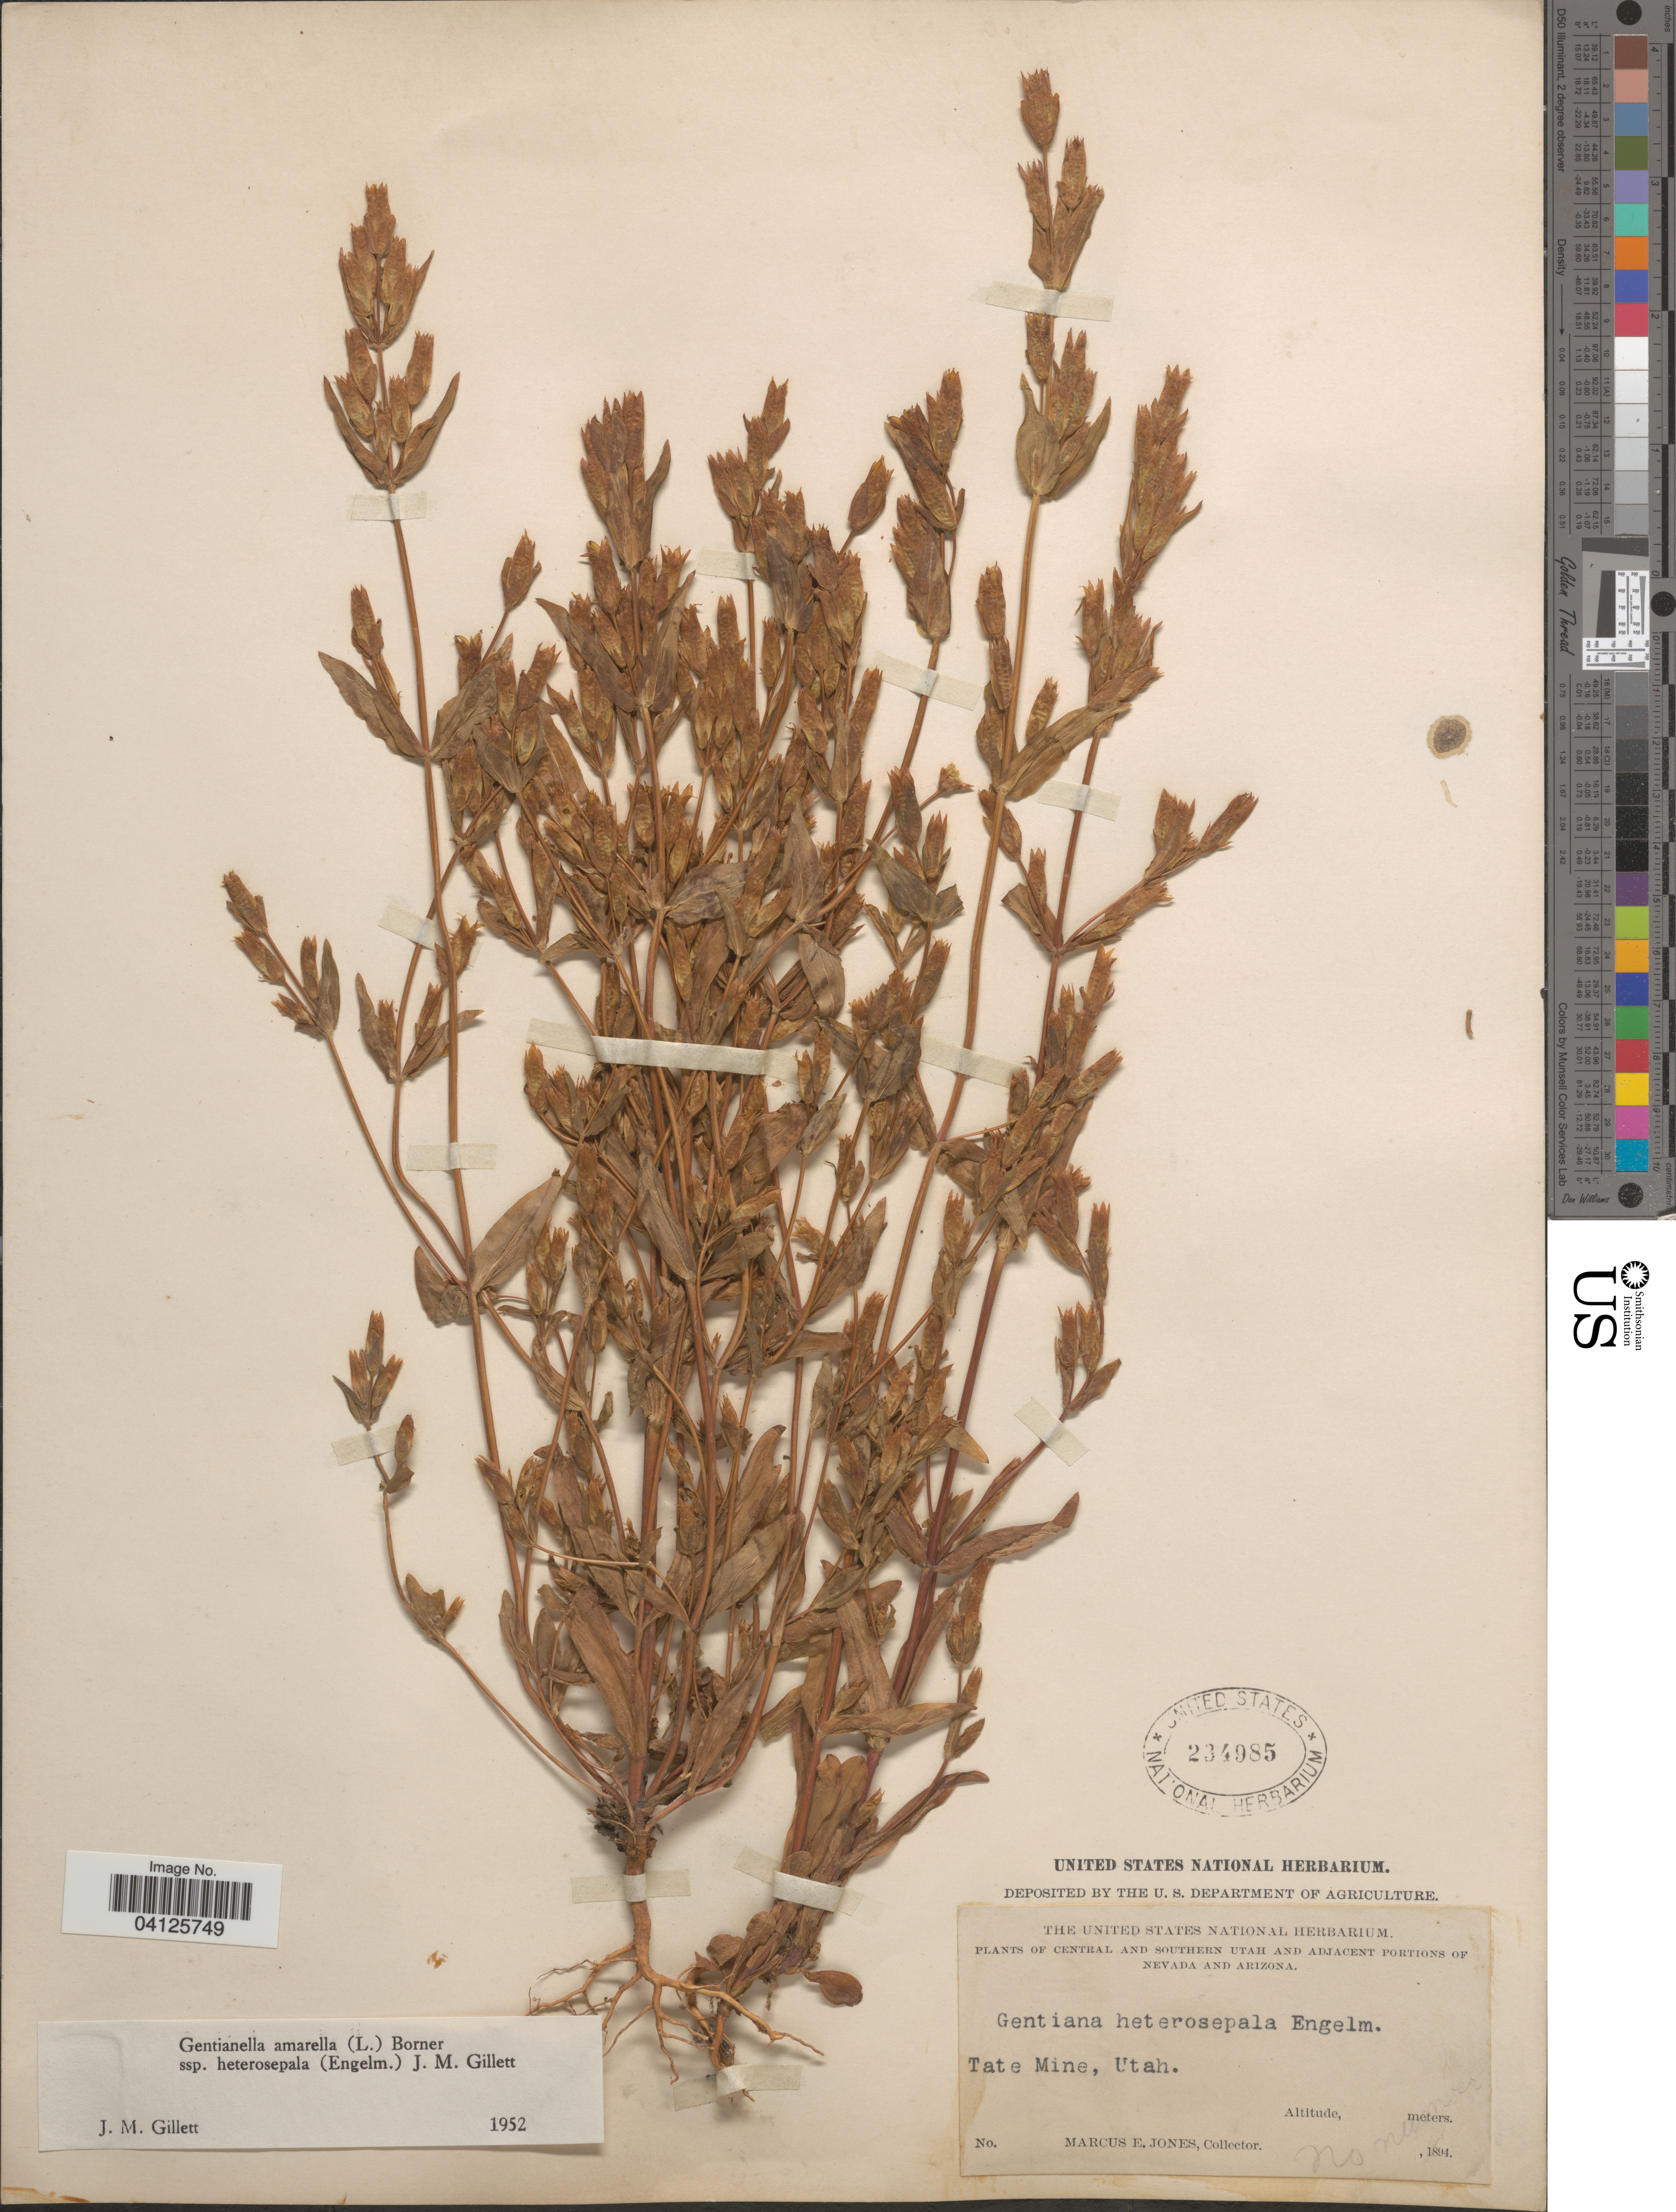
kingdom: Plantae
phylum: Tracheophyta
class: Magnoliopsida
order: Gentianales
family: Gentianaceae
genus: Gentianella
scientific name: Gentianella amarella subsp. heterosepala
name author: (Engelm.) J.M. Gillet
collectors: M. E. Jones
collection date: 1894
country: United States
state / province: Utah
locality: Tate Mine. Central and Southern Utah.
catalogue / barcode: US 234985